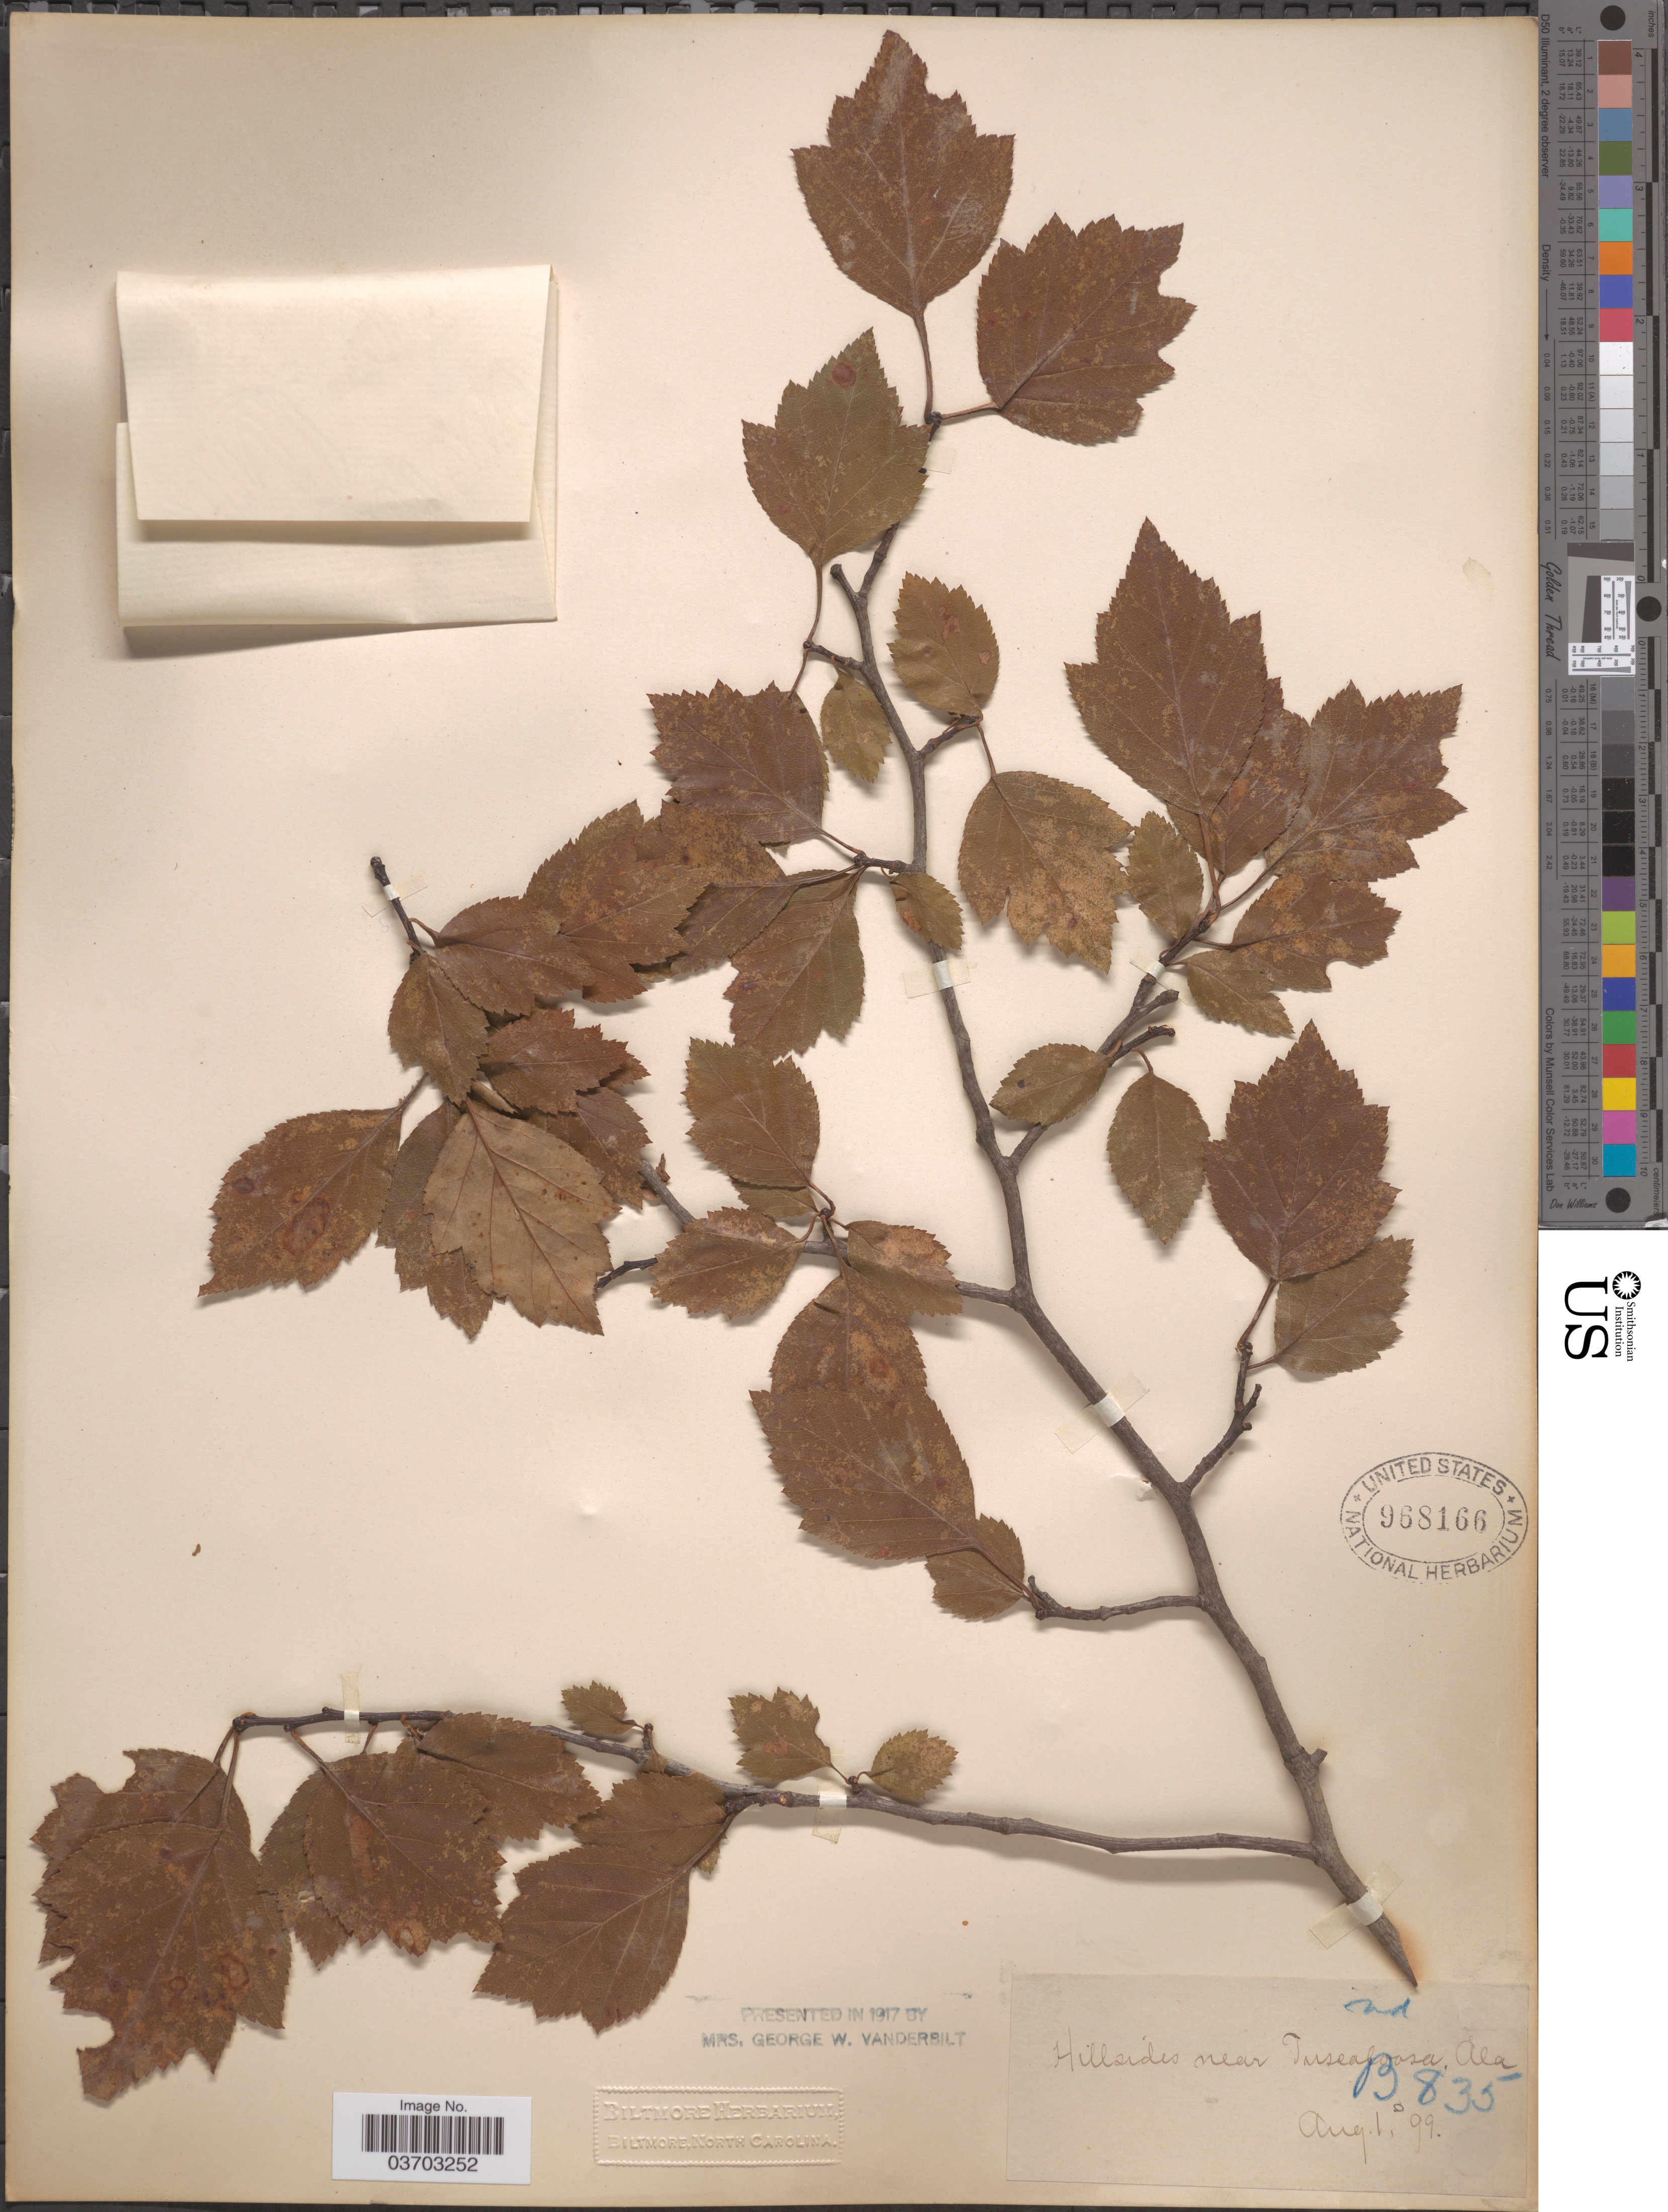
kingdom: Plantae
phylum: Tracheophyta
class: Magnoliopsida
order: Rosales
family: Rosaceae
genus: Crataegus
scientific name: Crataegus sp.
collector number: B835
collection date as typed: Transcribed d/m/y: 1/8/99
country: United States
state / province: Alabama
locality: Hillsides near Tuscaloosa.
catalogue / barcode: US 968166